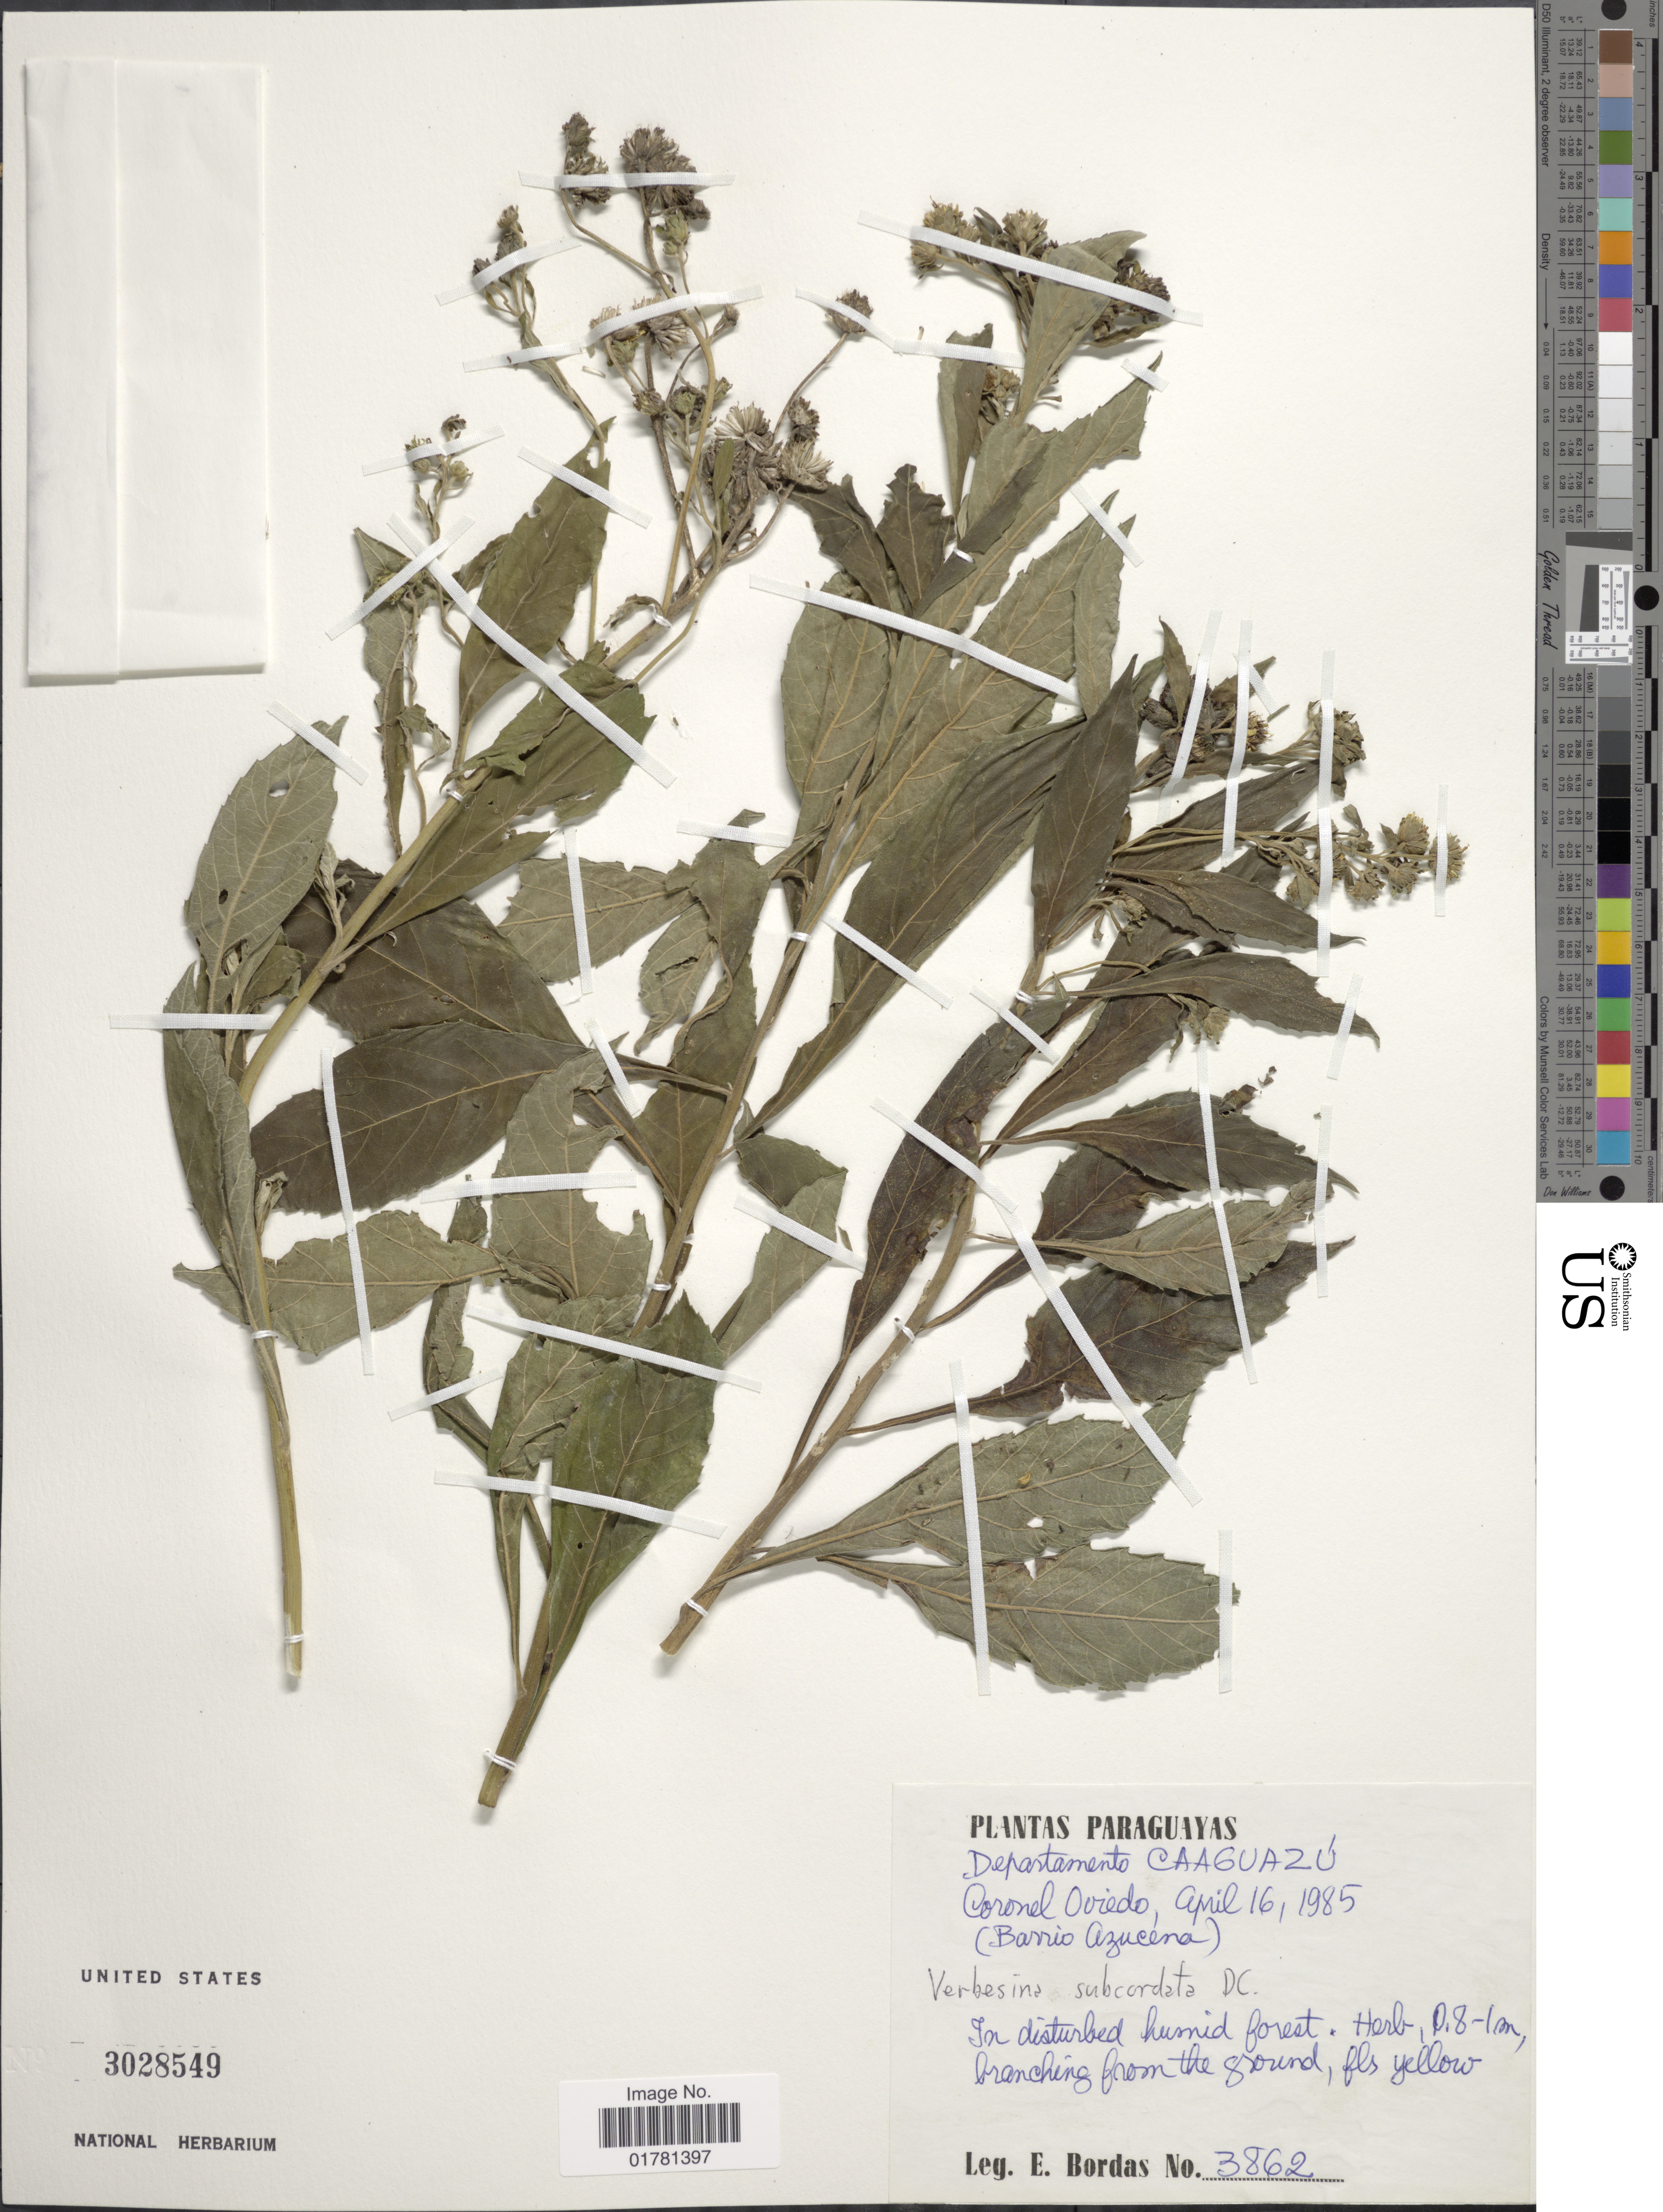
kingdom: Plantae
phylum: Tracheophyta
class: Magnoliopsida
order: Asterales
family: Asteraceae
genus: Verbesina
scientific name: Verbesina subcordata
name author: DC.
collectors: E. Bordas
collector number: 3862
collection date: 1985-04-16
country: Paraguay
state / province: Caaguazu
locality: Departamento Caaguazú, Coronel Oviedo (Barrio Azucera)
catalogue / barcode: US 3028549